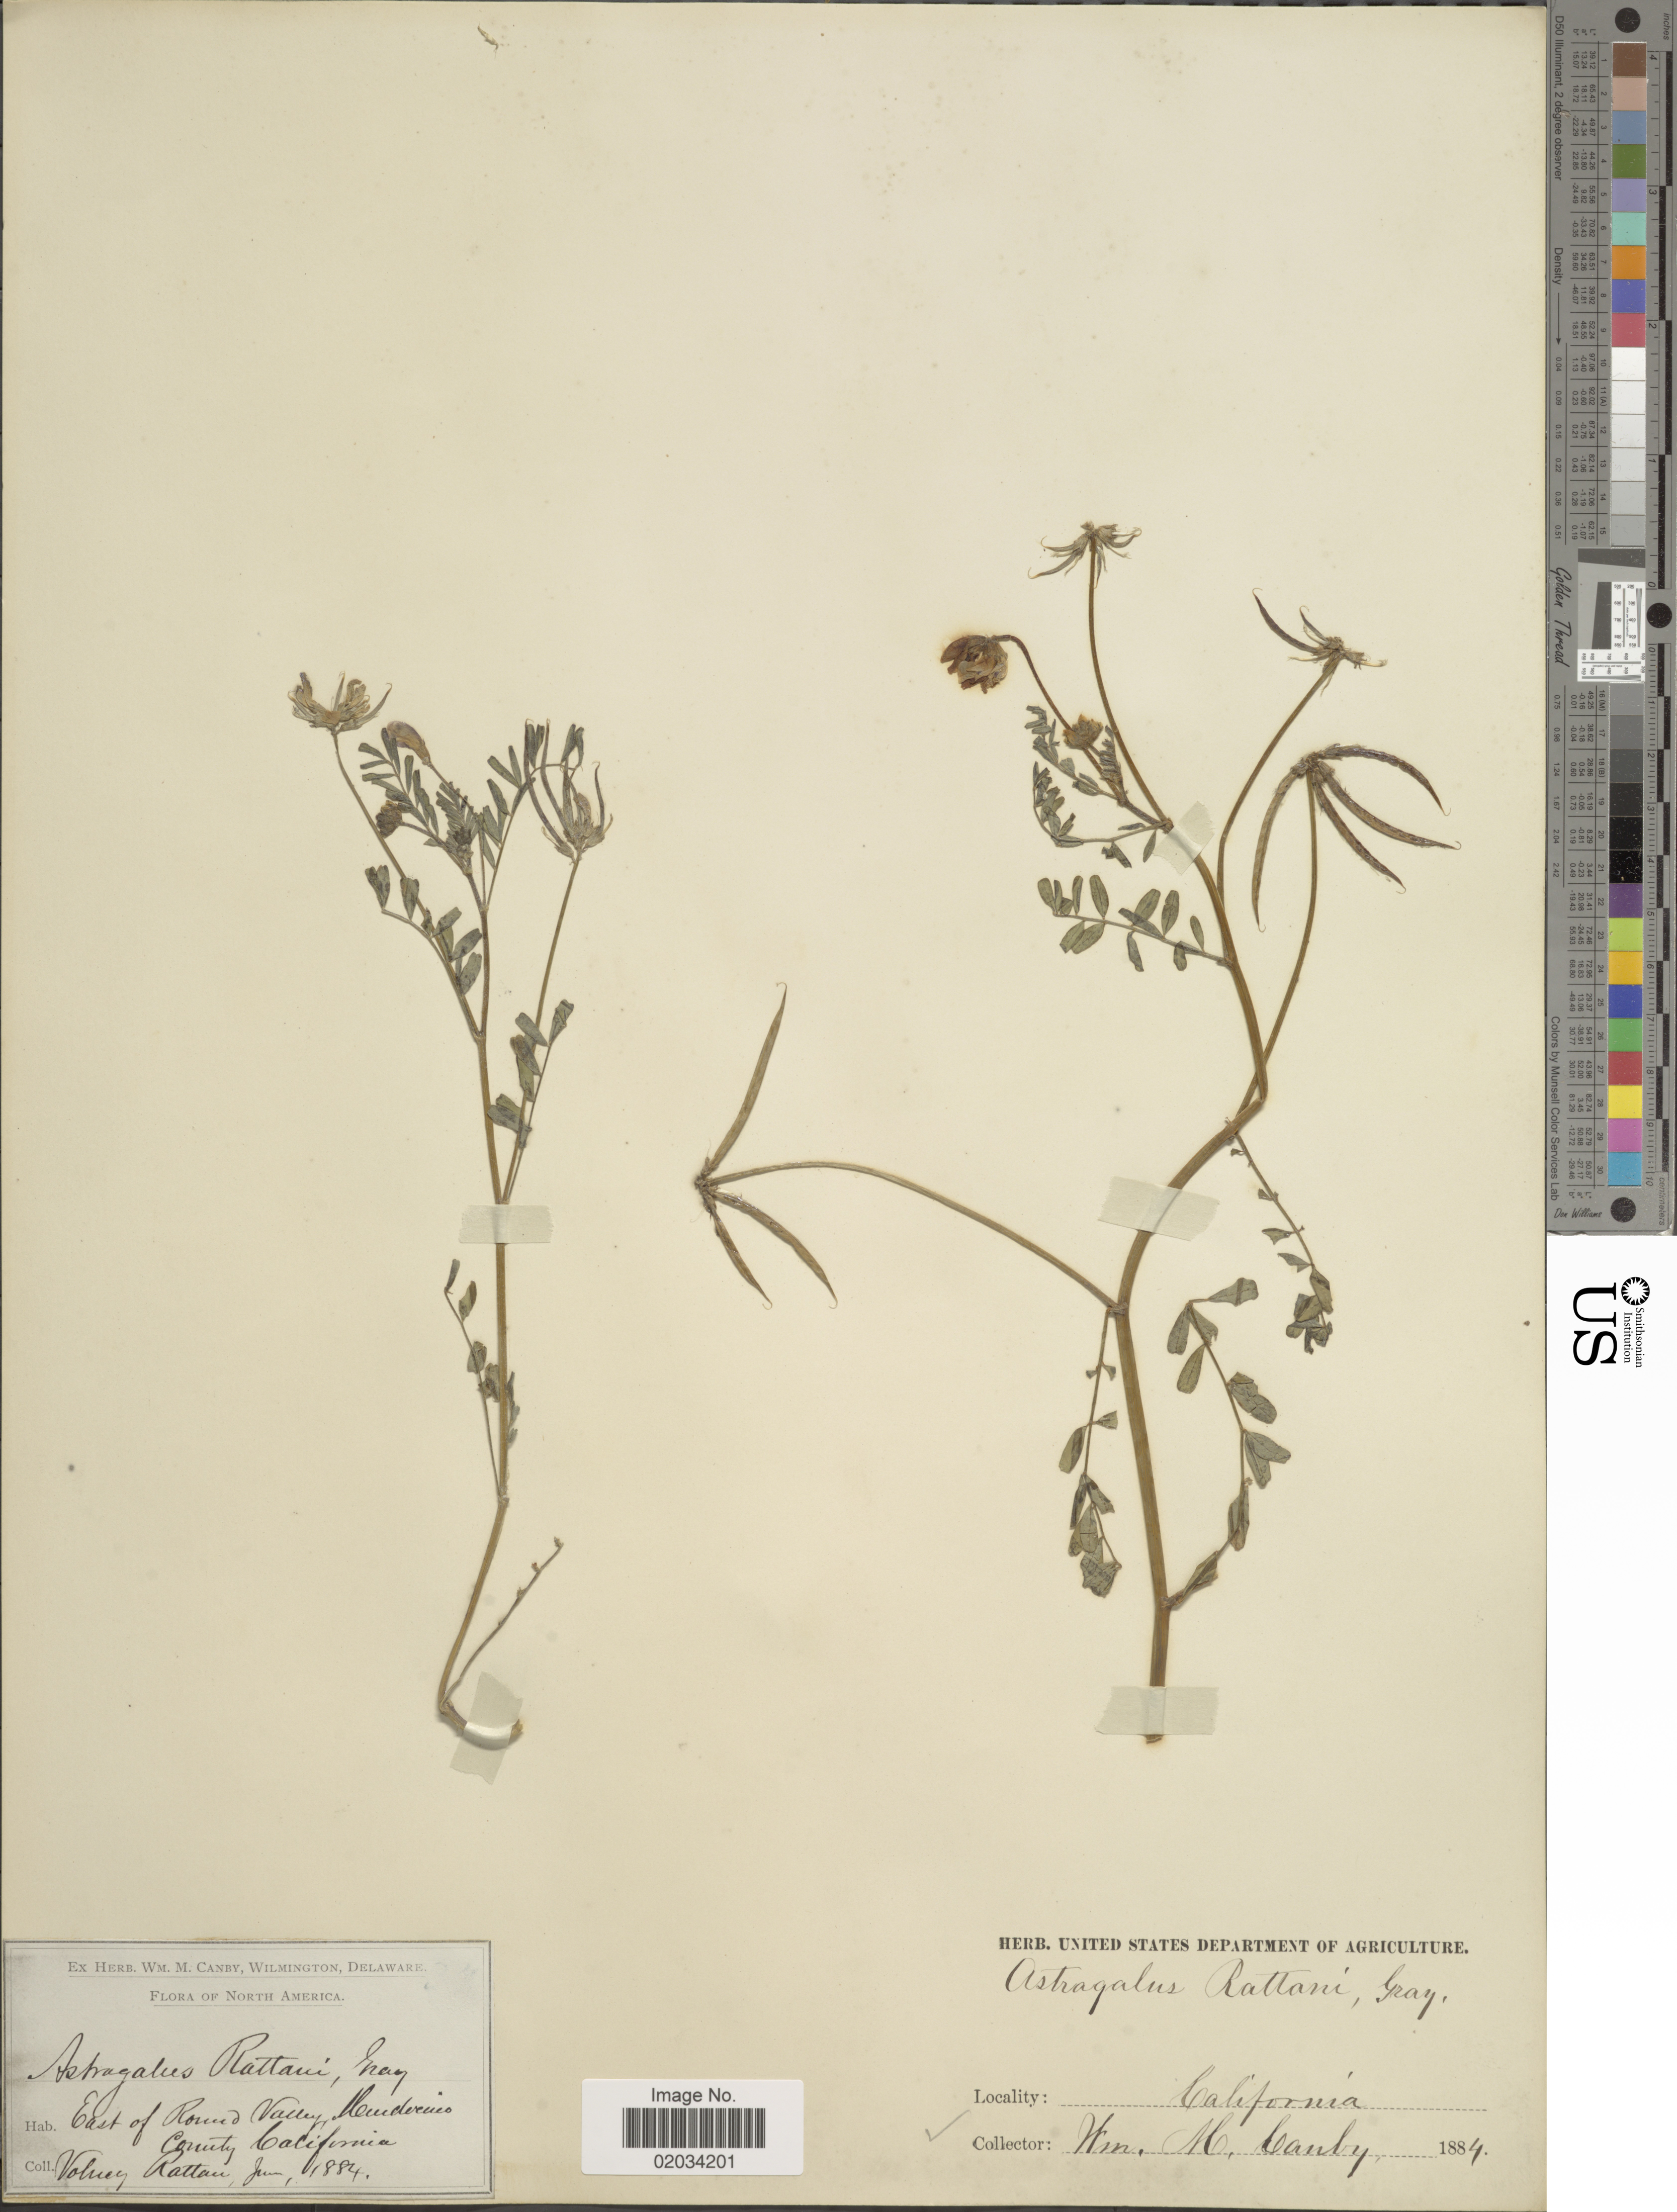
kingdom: Plantae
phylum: Tracheophyta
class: Magnoliopsida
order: Fabales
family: Fabaceae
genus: Astragalus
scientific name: Astragalus rattanii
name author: A. Gray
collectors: W. M. Canby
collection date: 1884-06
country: United States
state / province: California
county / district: Mendocino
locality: East of Round Valley, Mendocino, County California